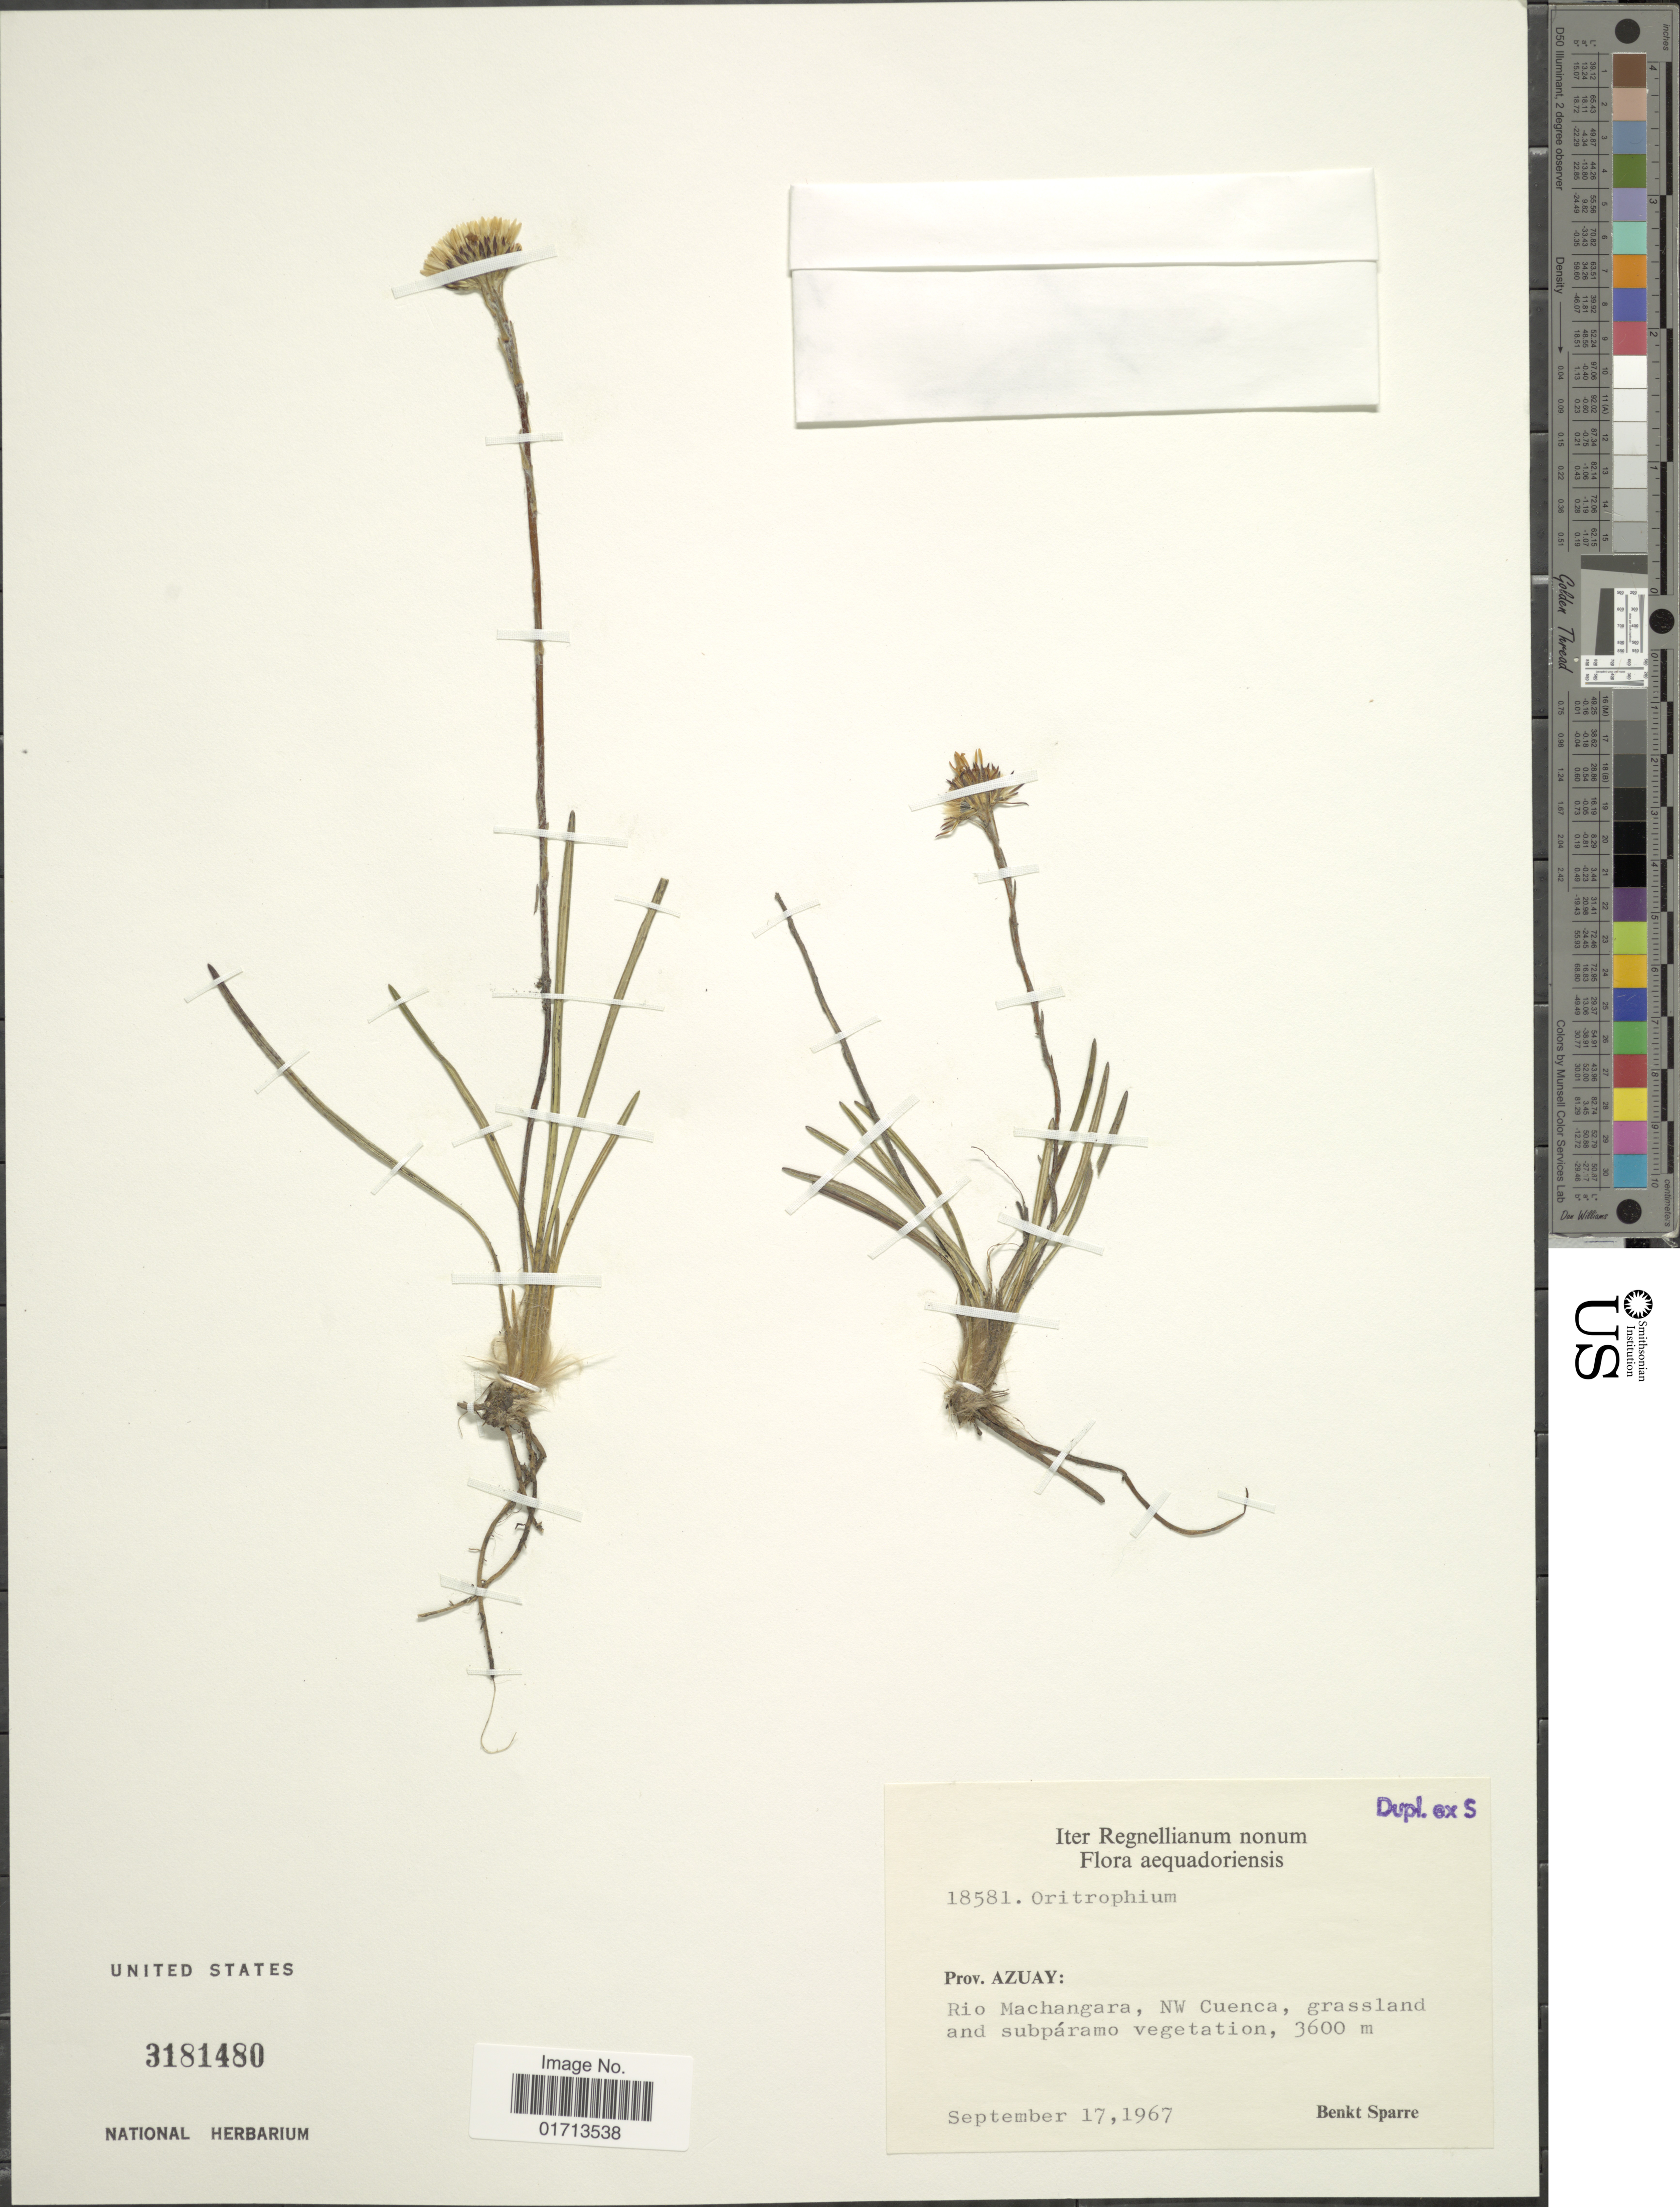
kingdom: Plantae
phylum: Tracheophyta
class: Magnoliopsida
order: Asterales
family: Asteraceae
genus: Oritrophium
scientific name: Oritrophium peruvianum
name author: (Lam.) Cuatrec.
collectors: B. Sparre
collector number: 18581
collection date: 1967-09-17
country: Ecuador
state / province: Azuay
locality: Rio Machangara, NW Cuenca.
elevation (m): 3600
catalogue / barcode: US 3181480